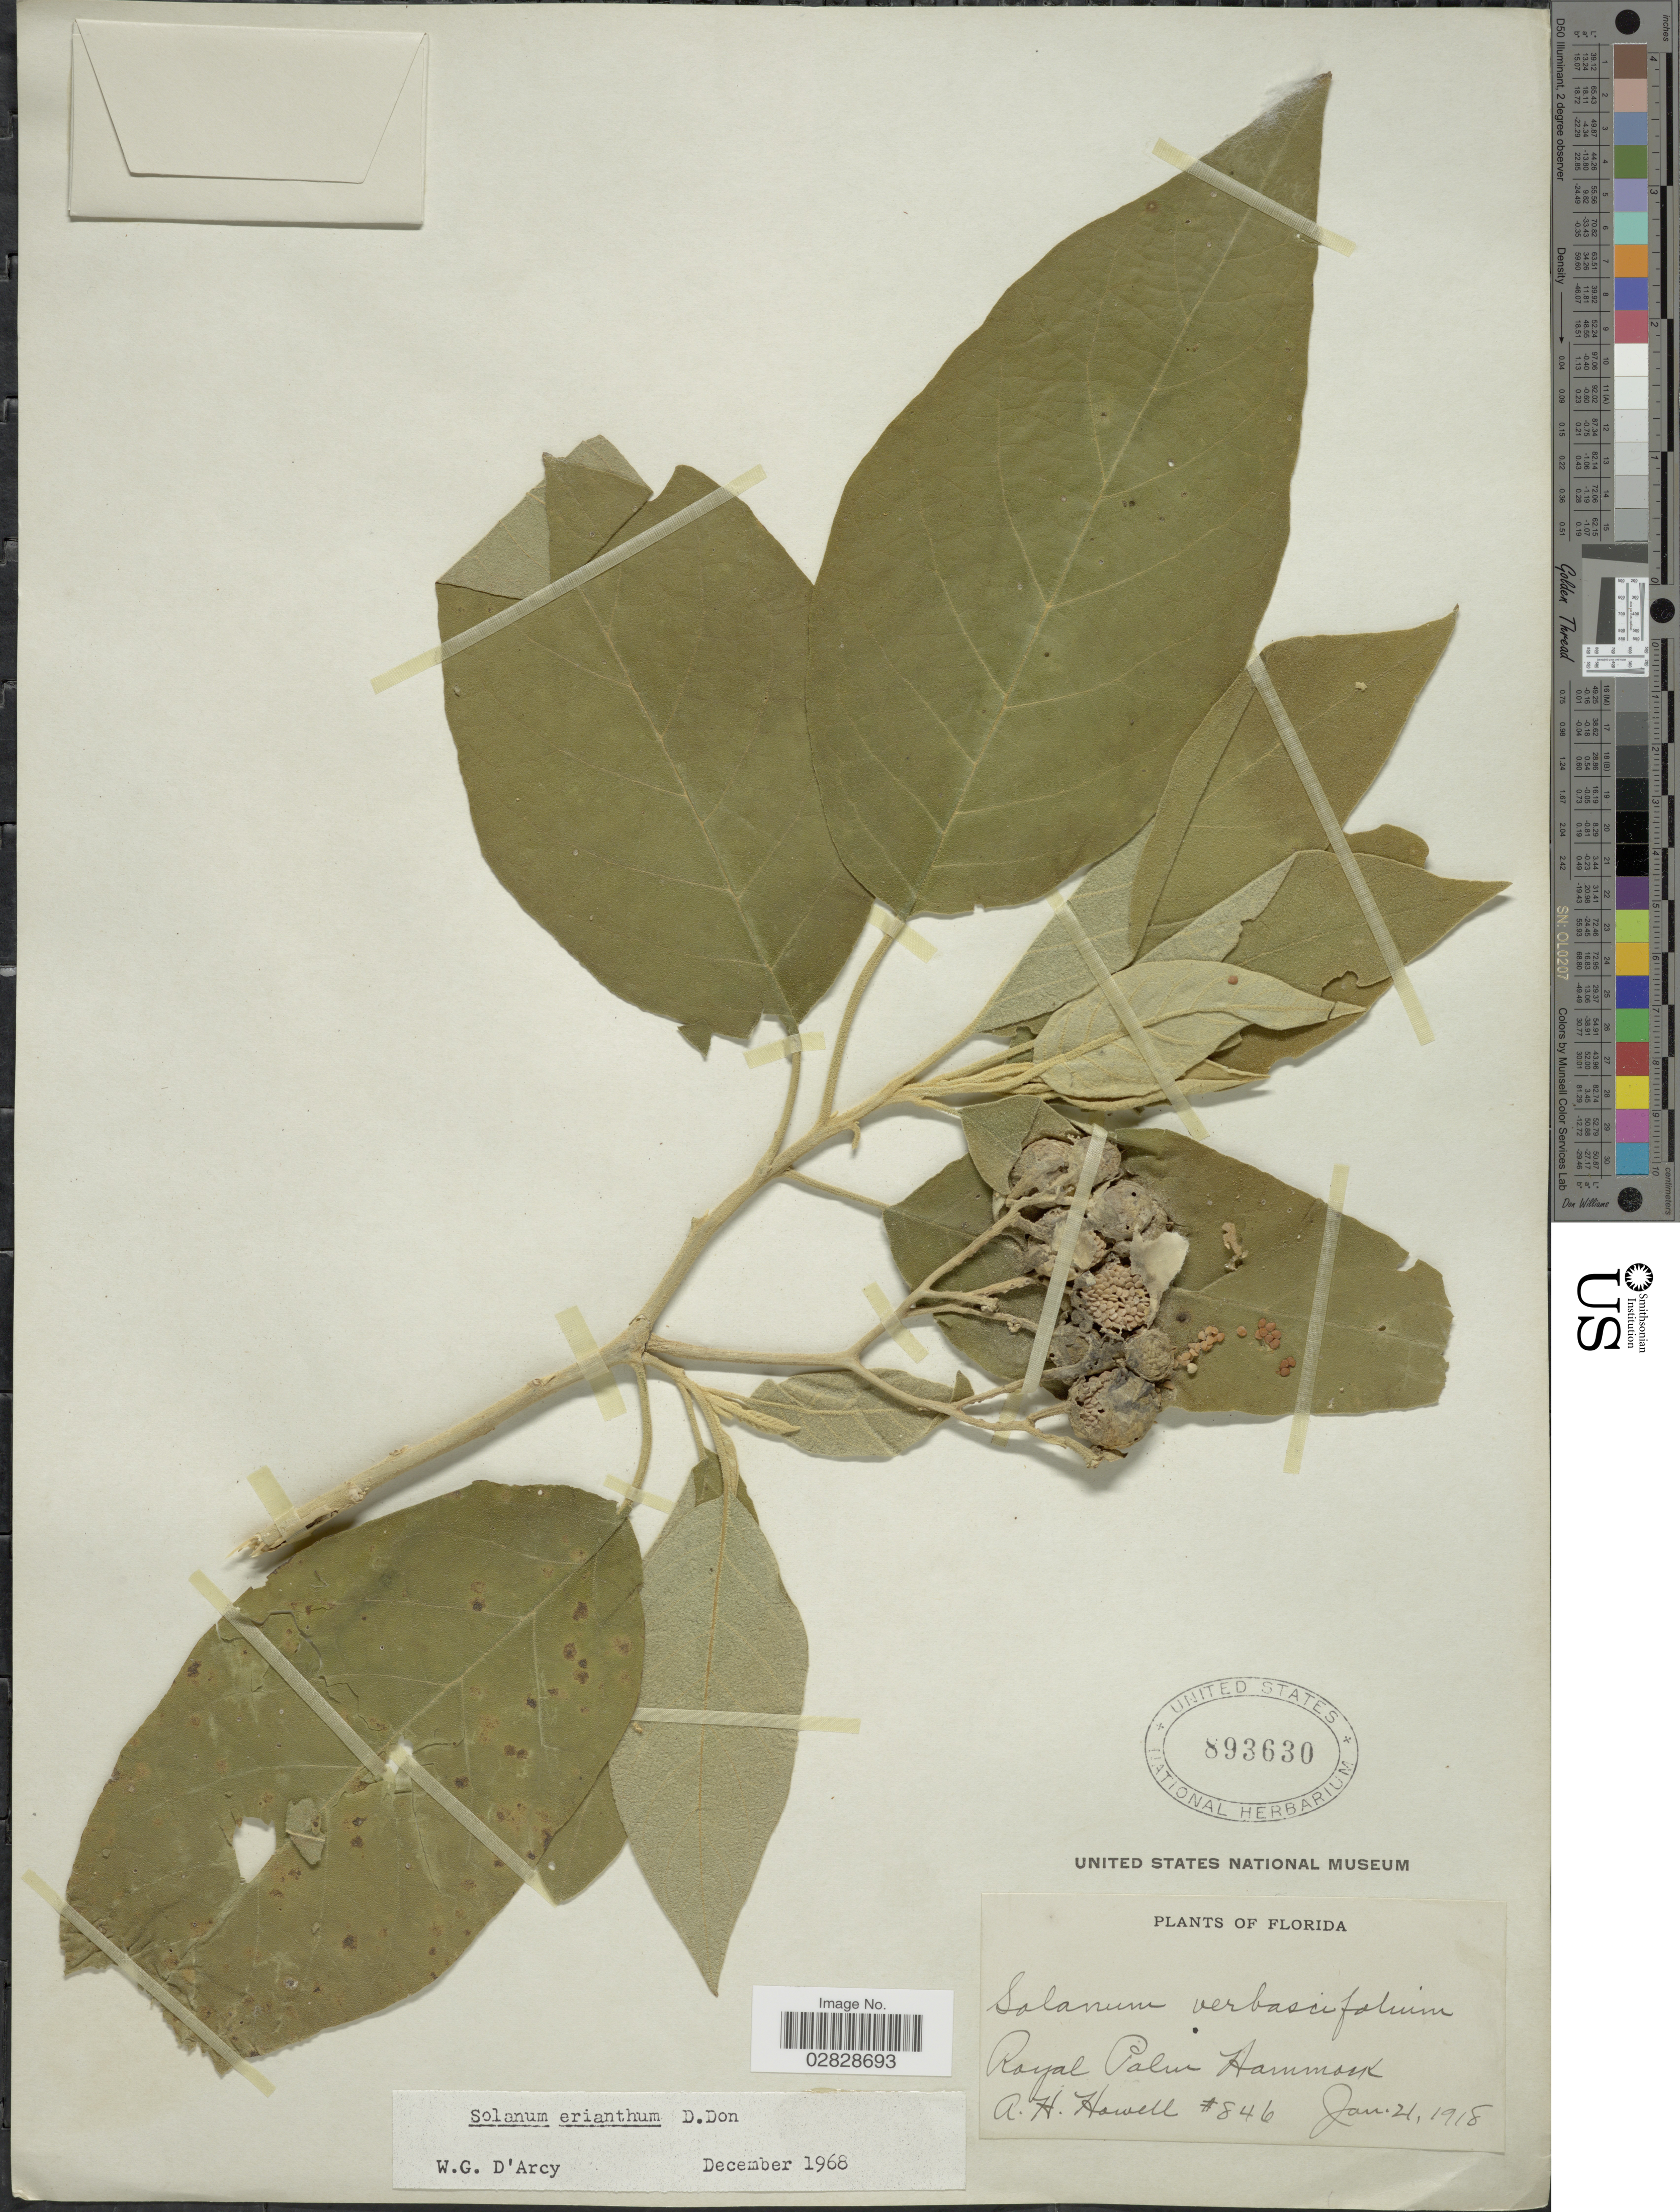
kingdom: Plantae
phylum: Tracheophyta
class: Magnoliopsida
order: Solanales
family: Solanaceae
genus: Solanum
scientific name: Solanum erianthum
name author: D. Don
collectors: A. Howell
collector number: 846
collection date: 1918-01-21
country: United States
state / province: Florida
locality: Royal Palm Hammock.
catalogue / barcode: US 893630